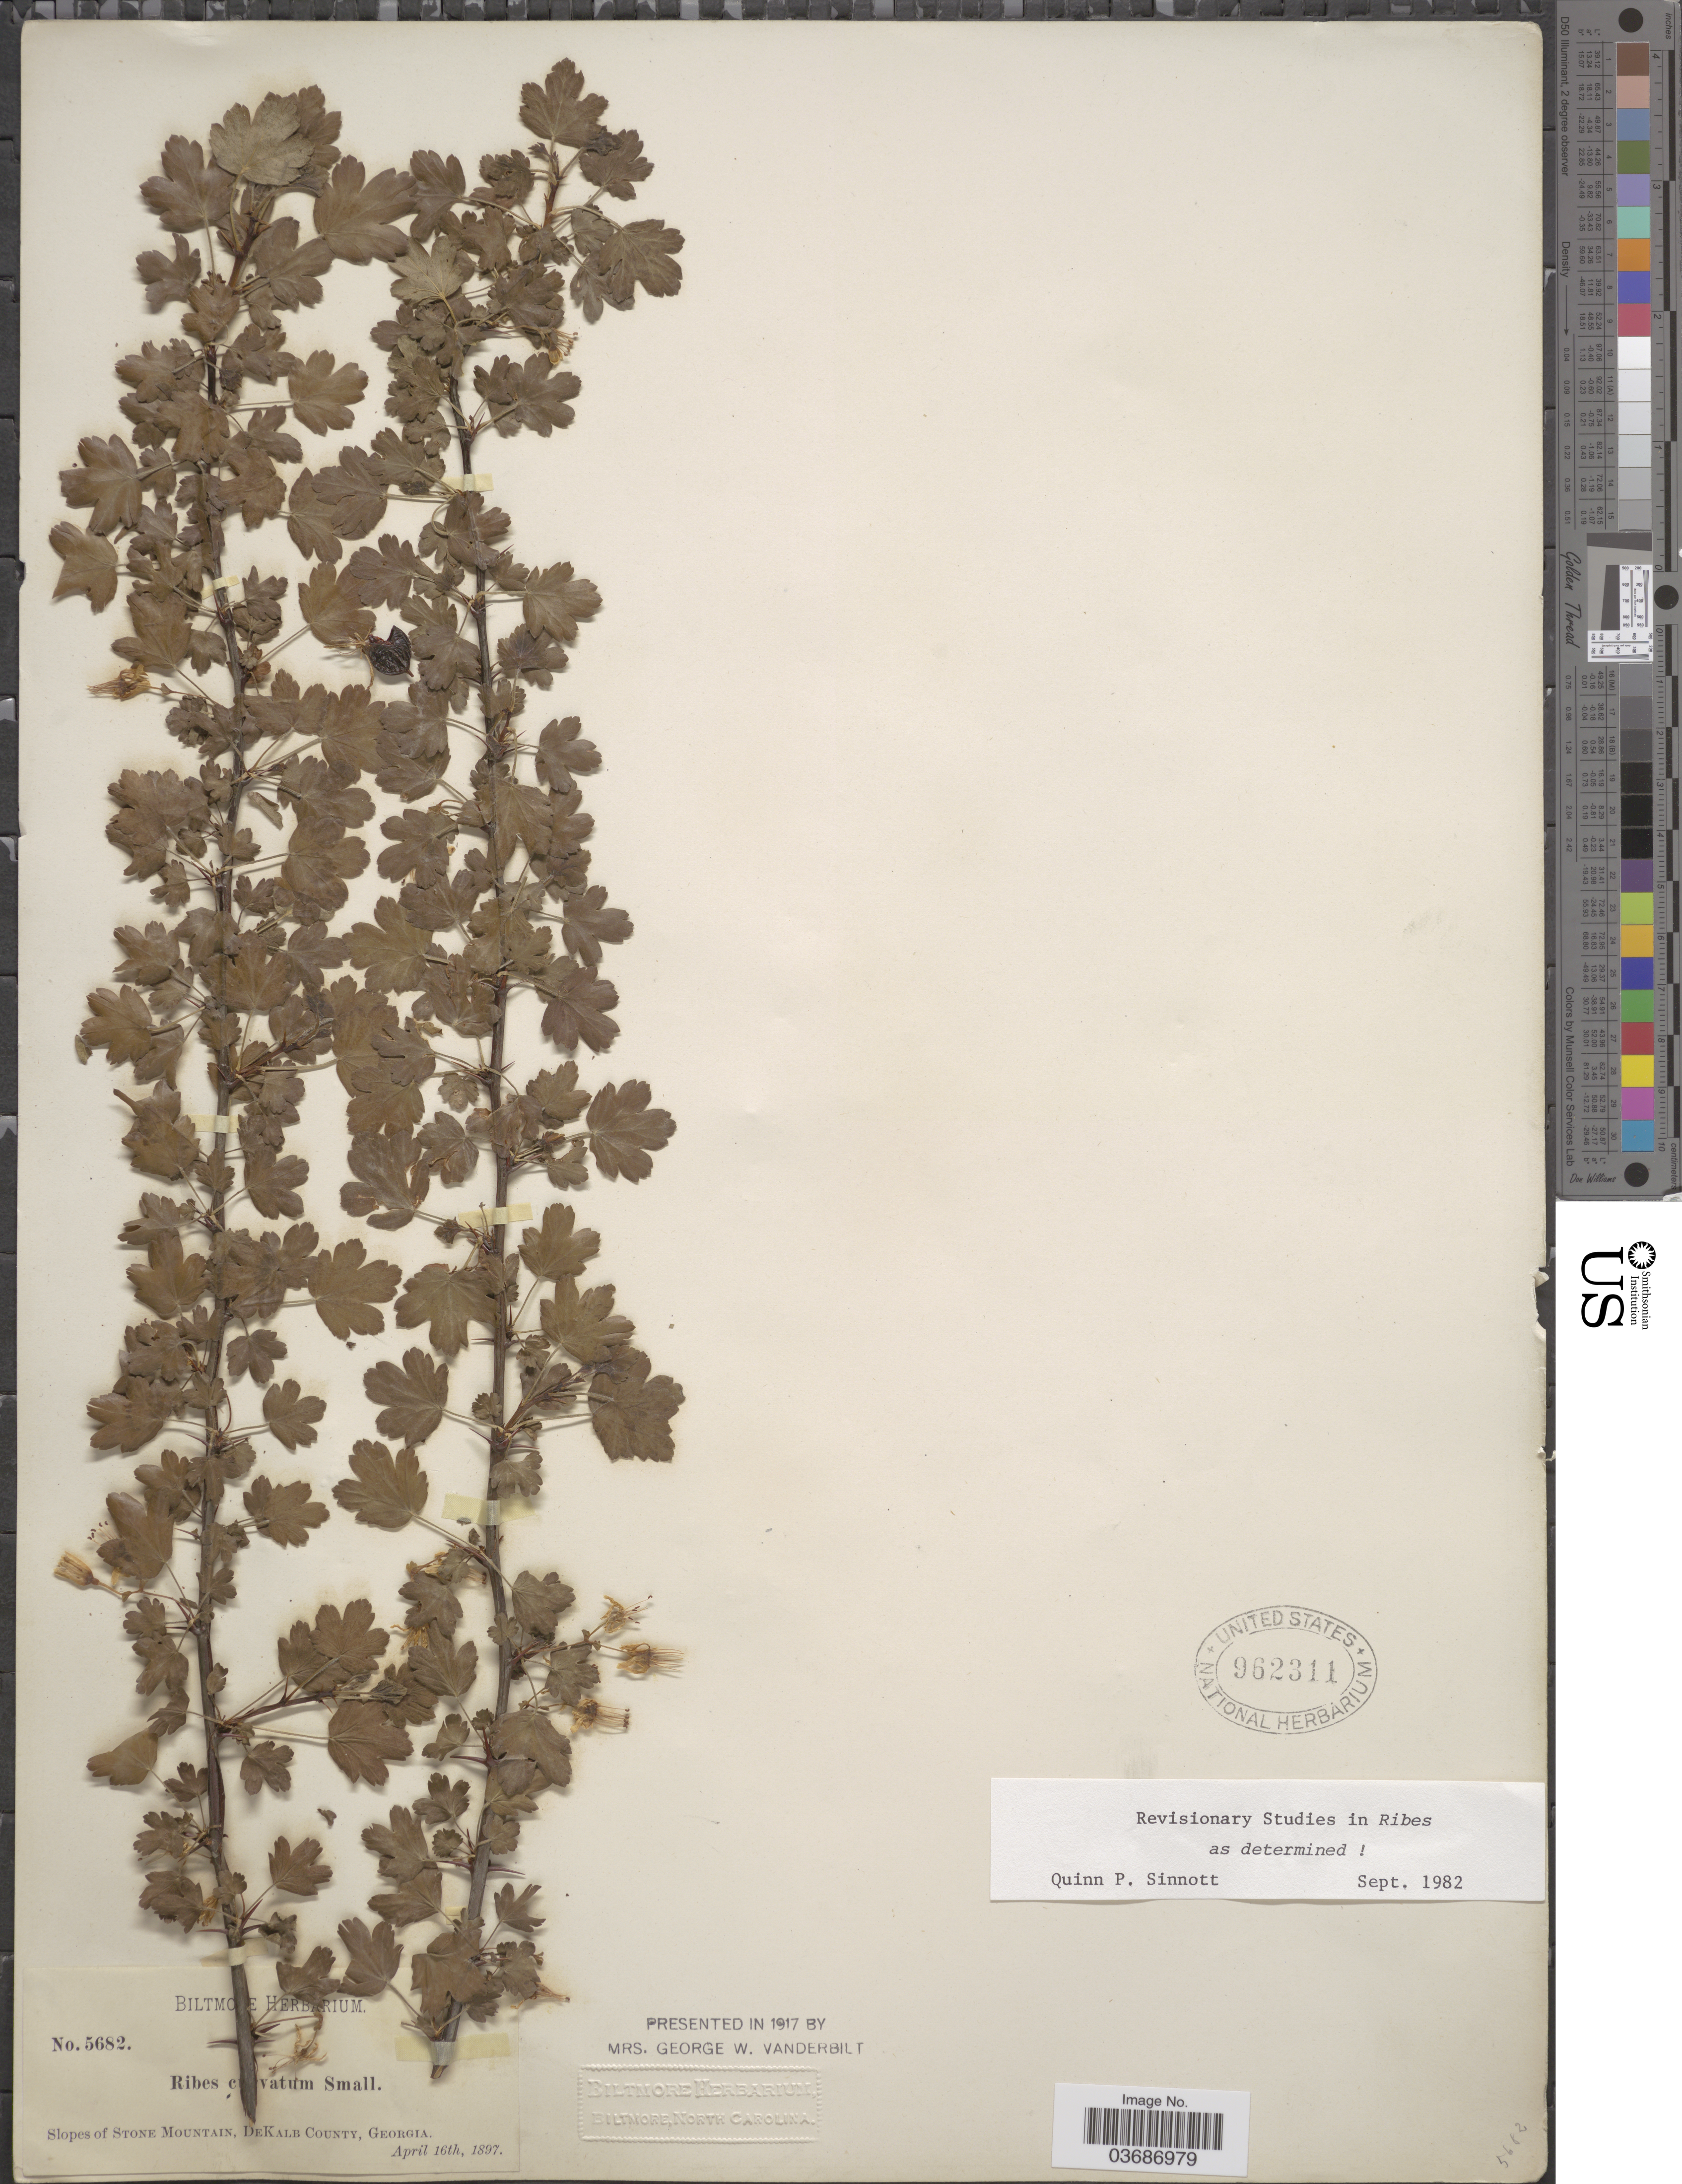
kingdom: Plantae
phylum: Tracheophyta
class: Magnoliopsida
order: Saxifragales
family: Grossulariaceae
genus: Ribes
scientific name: Ribes curvatum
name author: Small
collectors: ex herb. Biltmore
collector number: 5682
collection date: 1897-04-16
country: United States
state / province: Georgia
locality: Slopes of Stone Mountain, DeKalb County.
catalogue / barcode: US 962311